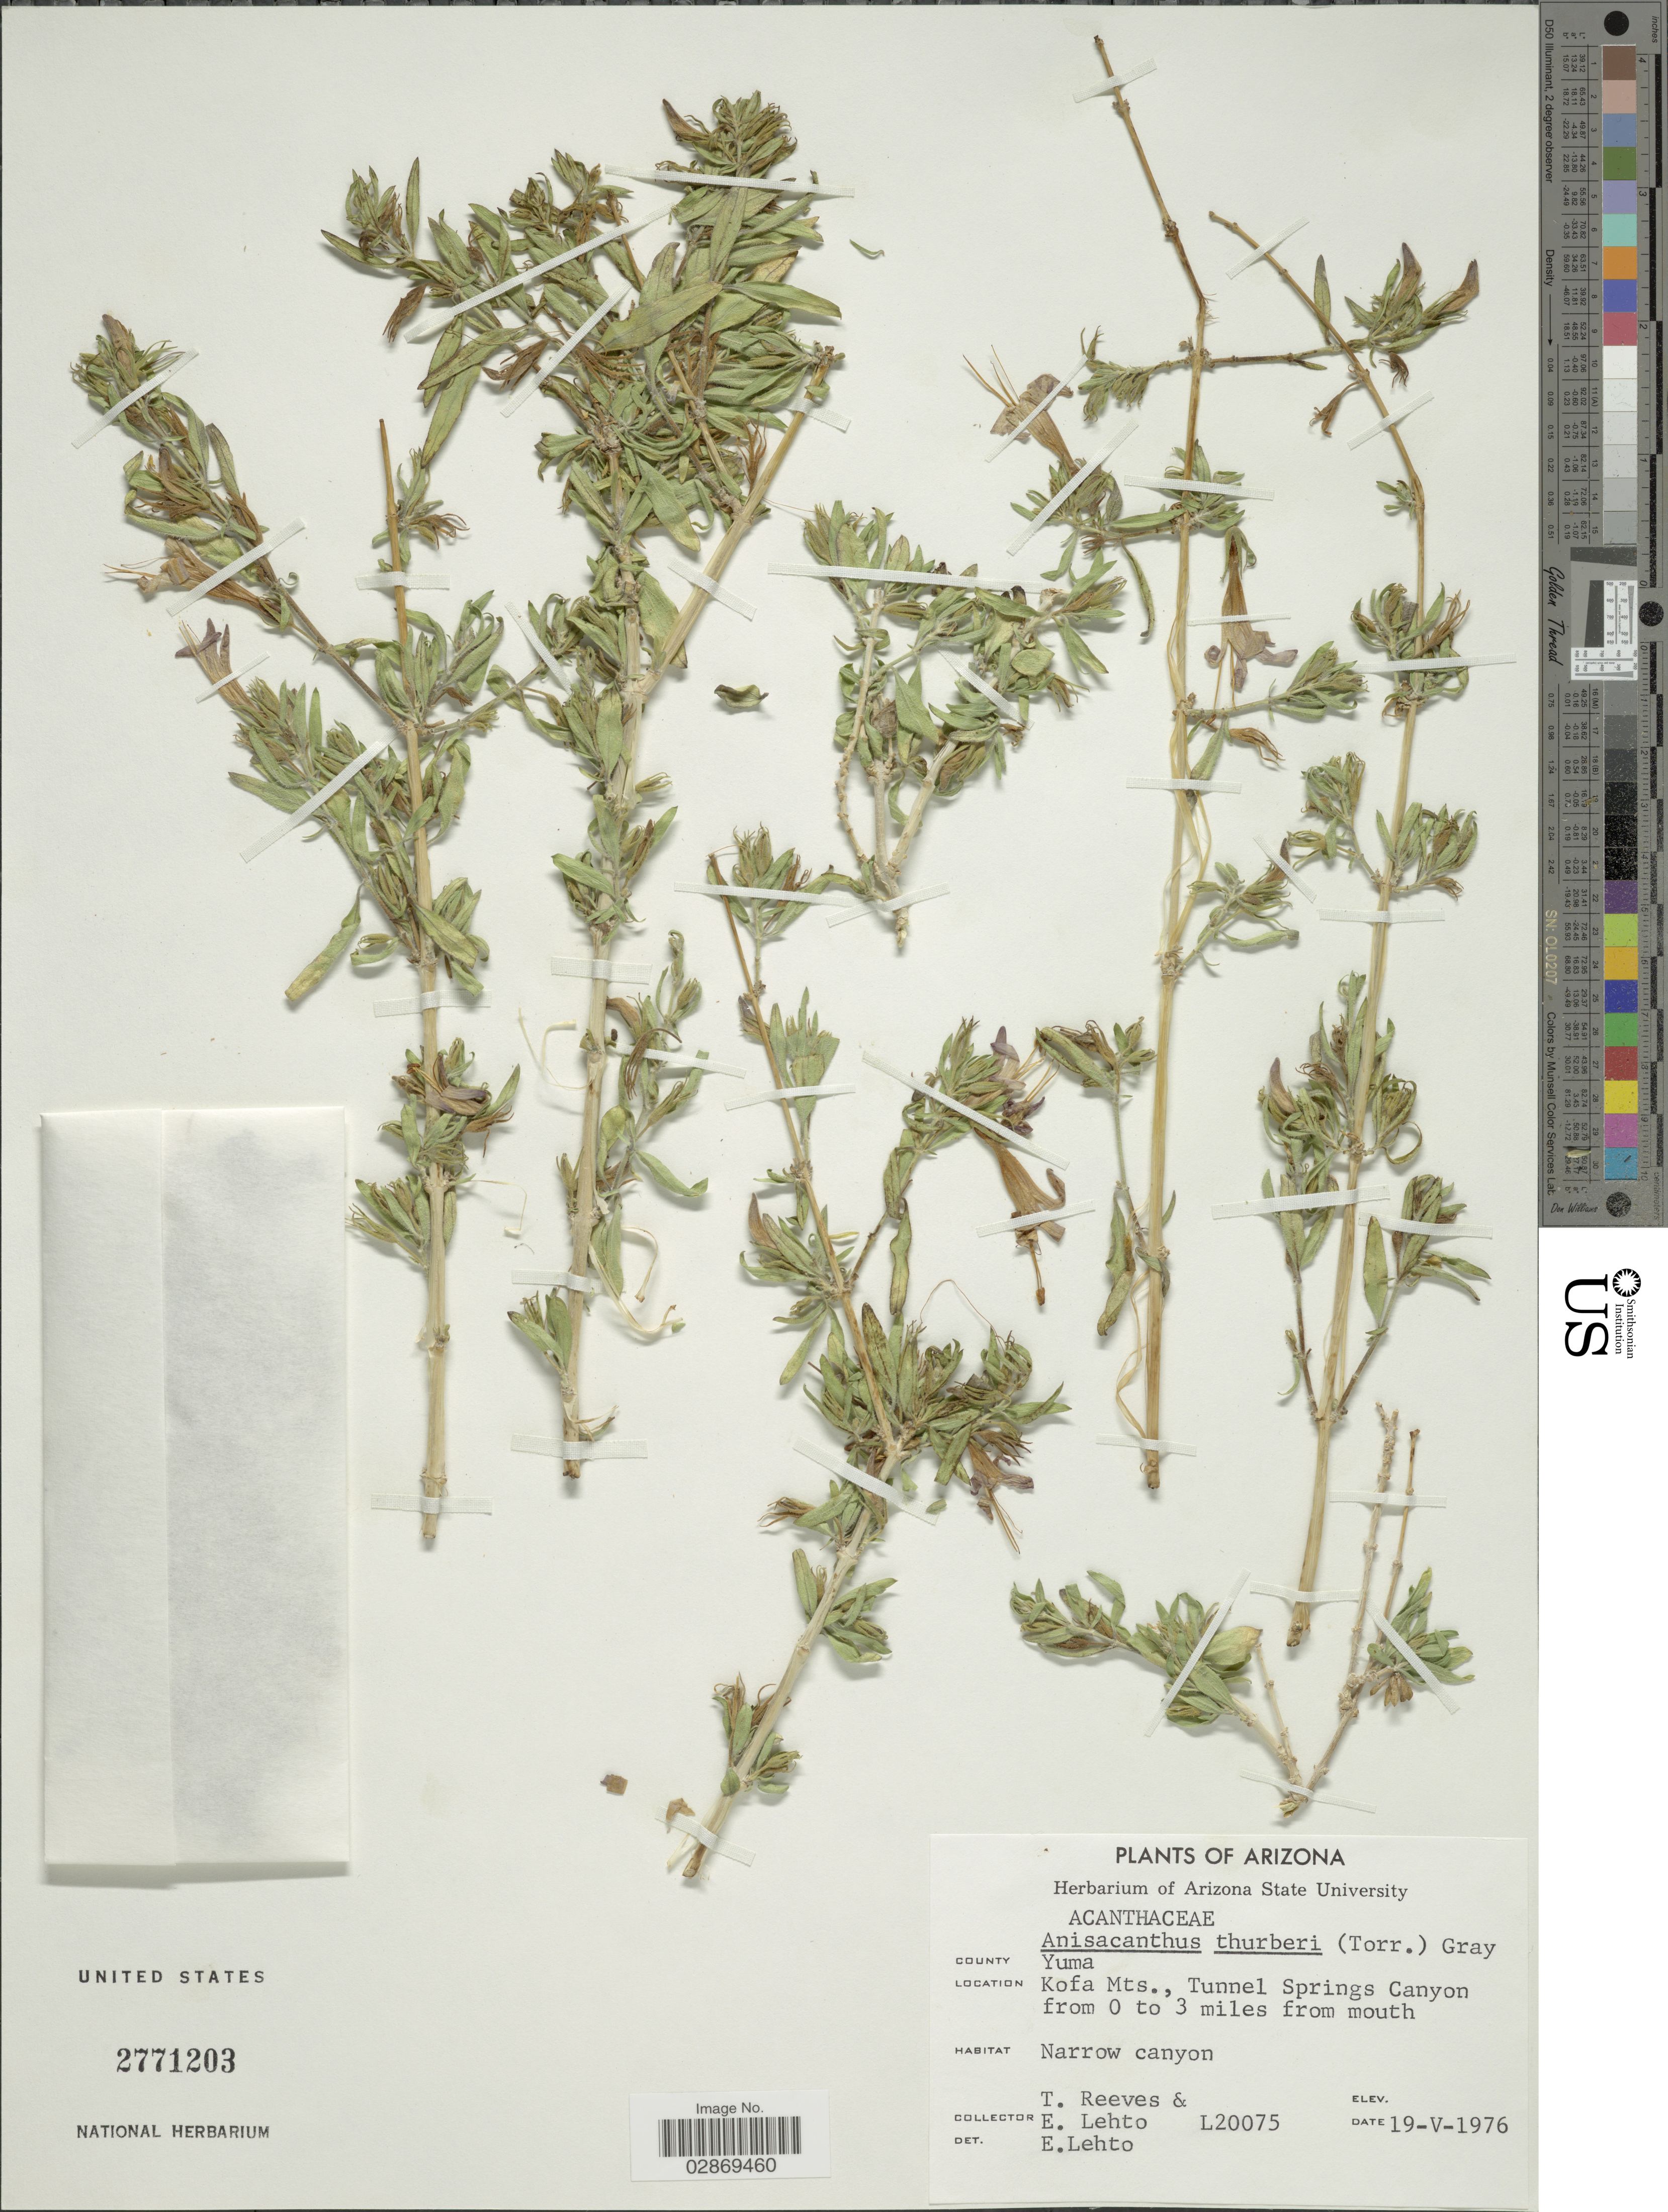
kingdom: Plantae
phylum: Tracheophyta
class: Magnoliopsida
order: Lamiales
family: Acanthaceae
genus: Anisacanthus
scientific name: Anisacanthus thurberi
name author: (Torr.) A. Gray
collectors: T. Reeves & E. Lehto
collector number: L20075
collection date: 1976-05-19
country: United States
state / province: Arizona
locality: County Yuma, Kofa Mts., Tunnel Springs Canyon from 0 to 3 miles from mouth.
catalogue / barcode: US 2771203